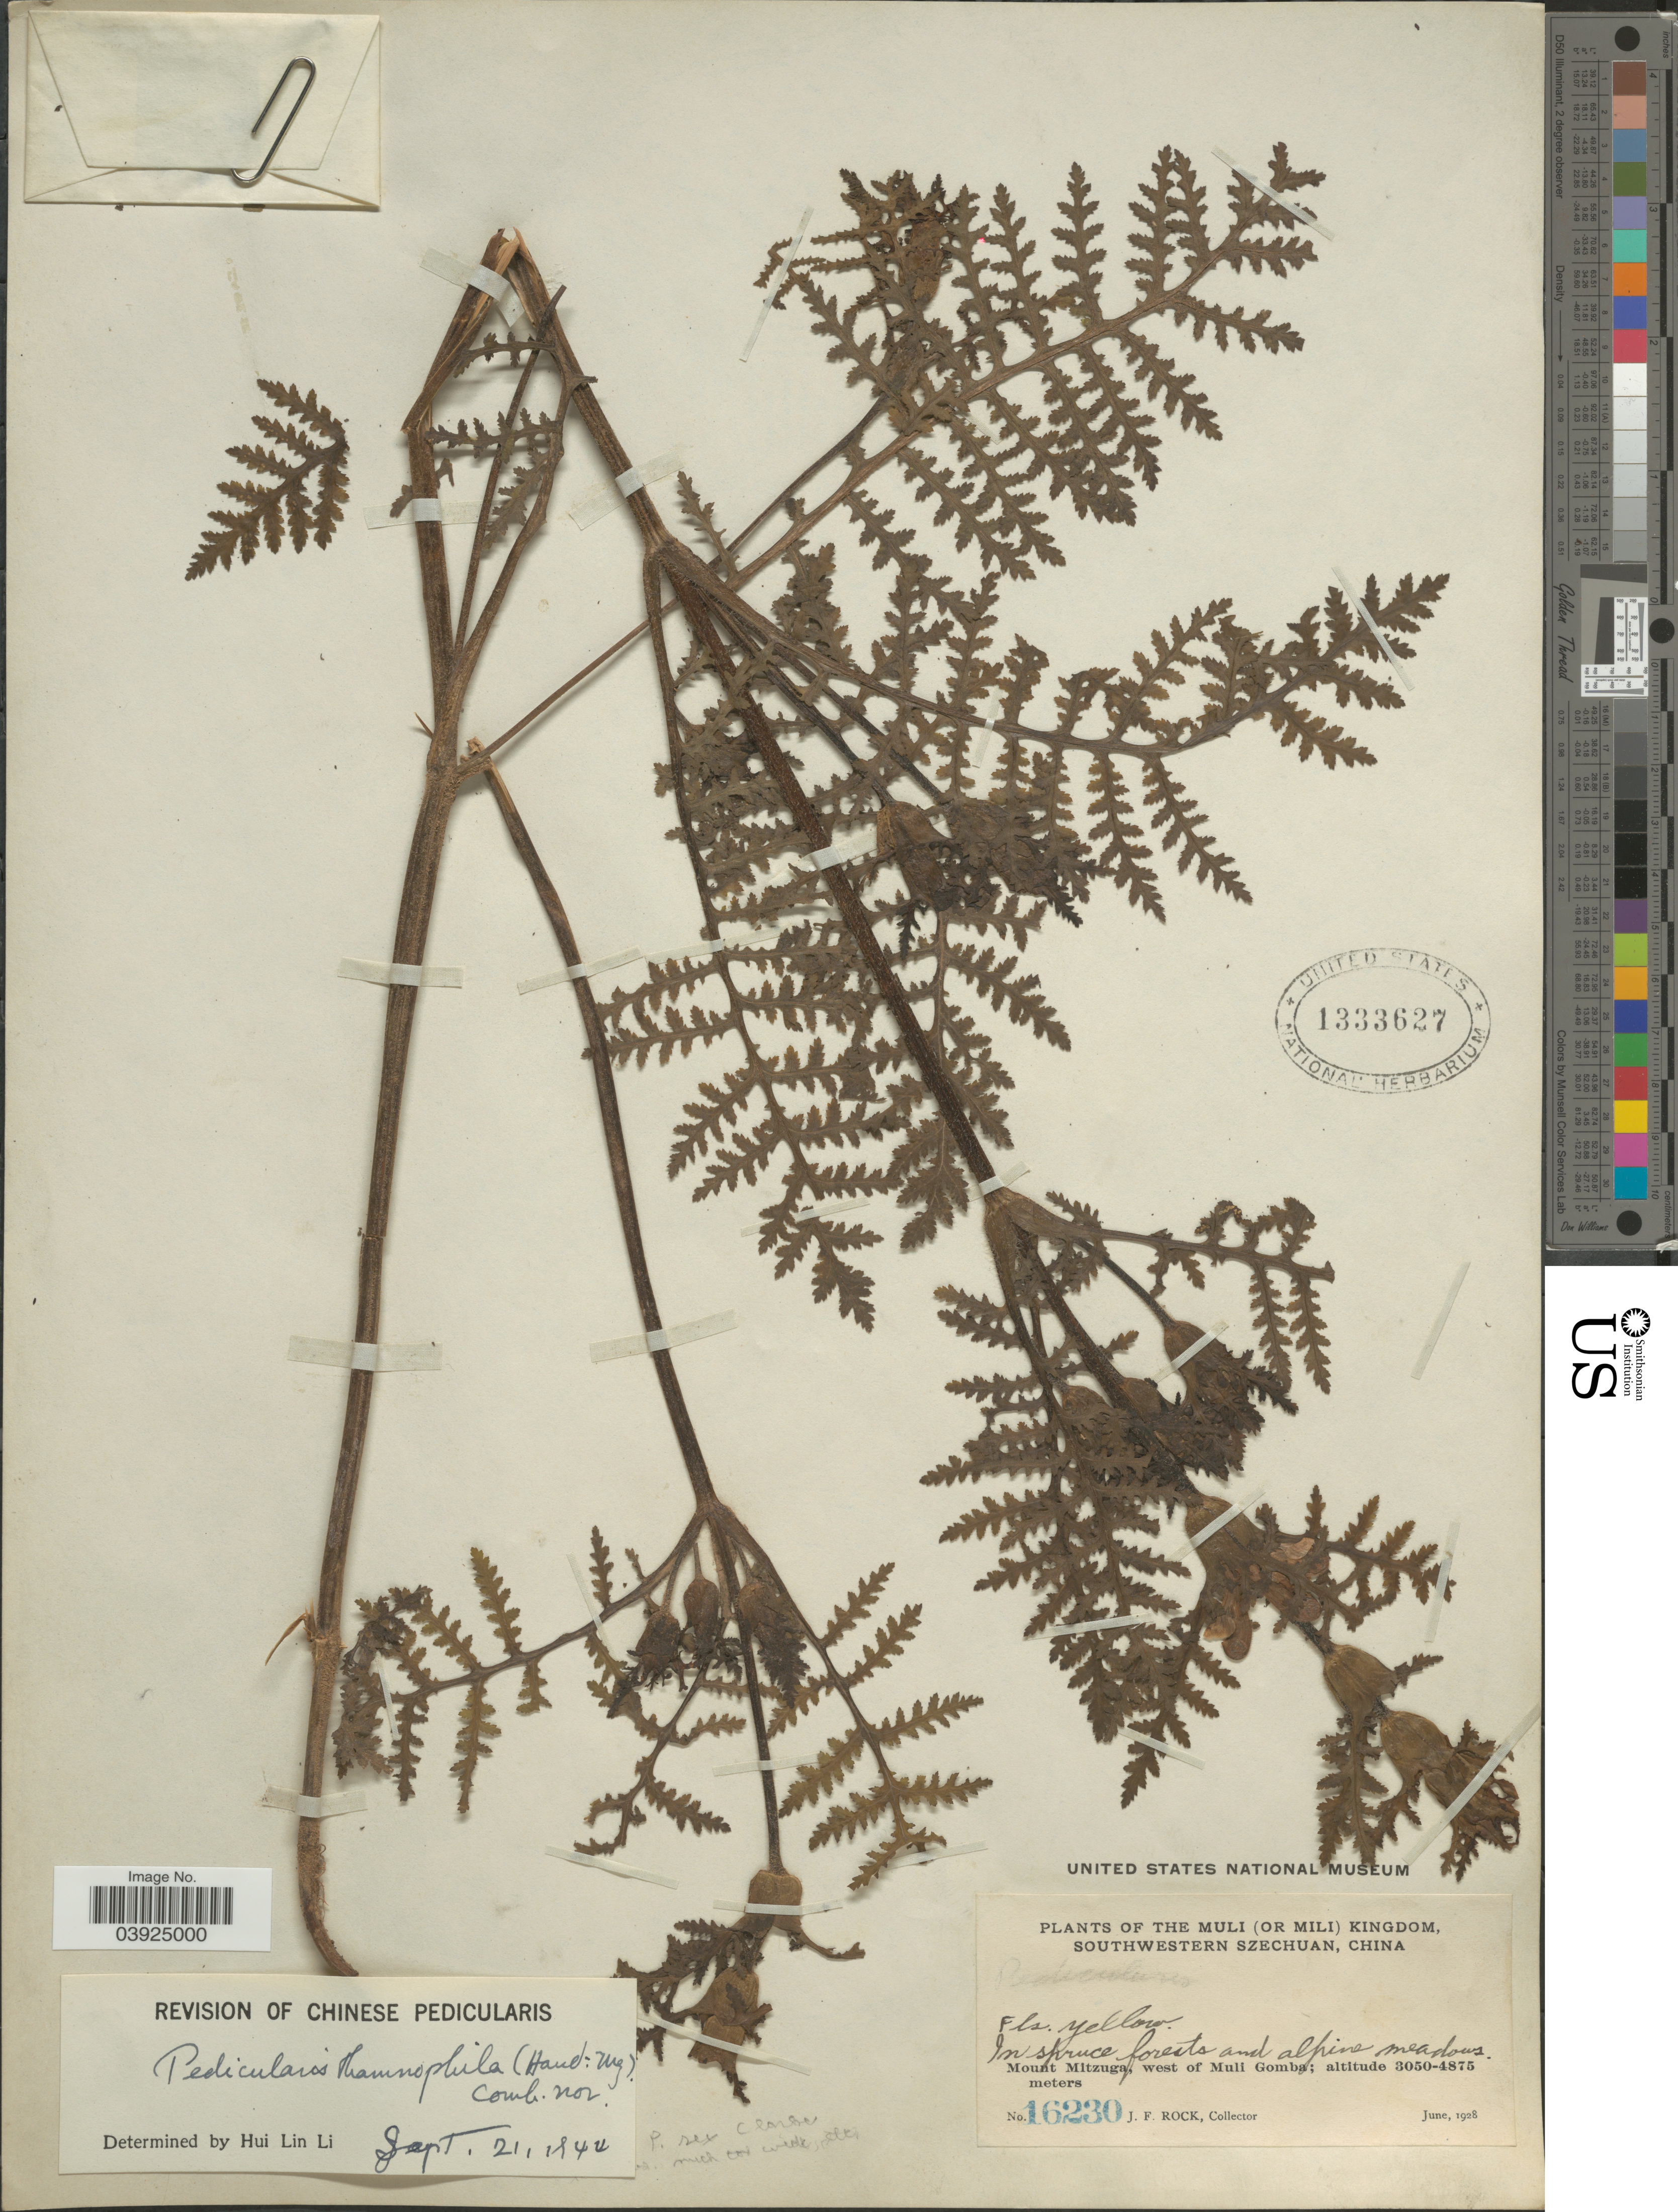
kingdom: Plantae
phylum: Tracheophyta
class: Magnoliopsida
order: Lamiales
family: Orobanchaceae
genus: Pedicularis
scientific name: Pedicularis thamnophila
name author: (Hand.-Mazz.) H.L. Li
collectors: J. Rock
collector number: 16230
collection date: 1928-06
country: China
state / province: Sichuan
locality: The Muli (or Mili) Kingdom, Southwestern Szechuan. Mount Mitzuga, west of Mulli Gomba.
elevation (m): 3050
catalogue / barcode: US 1333627